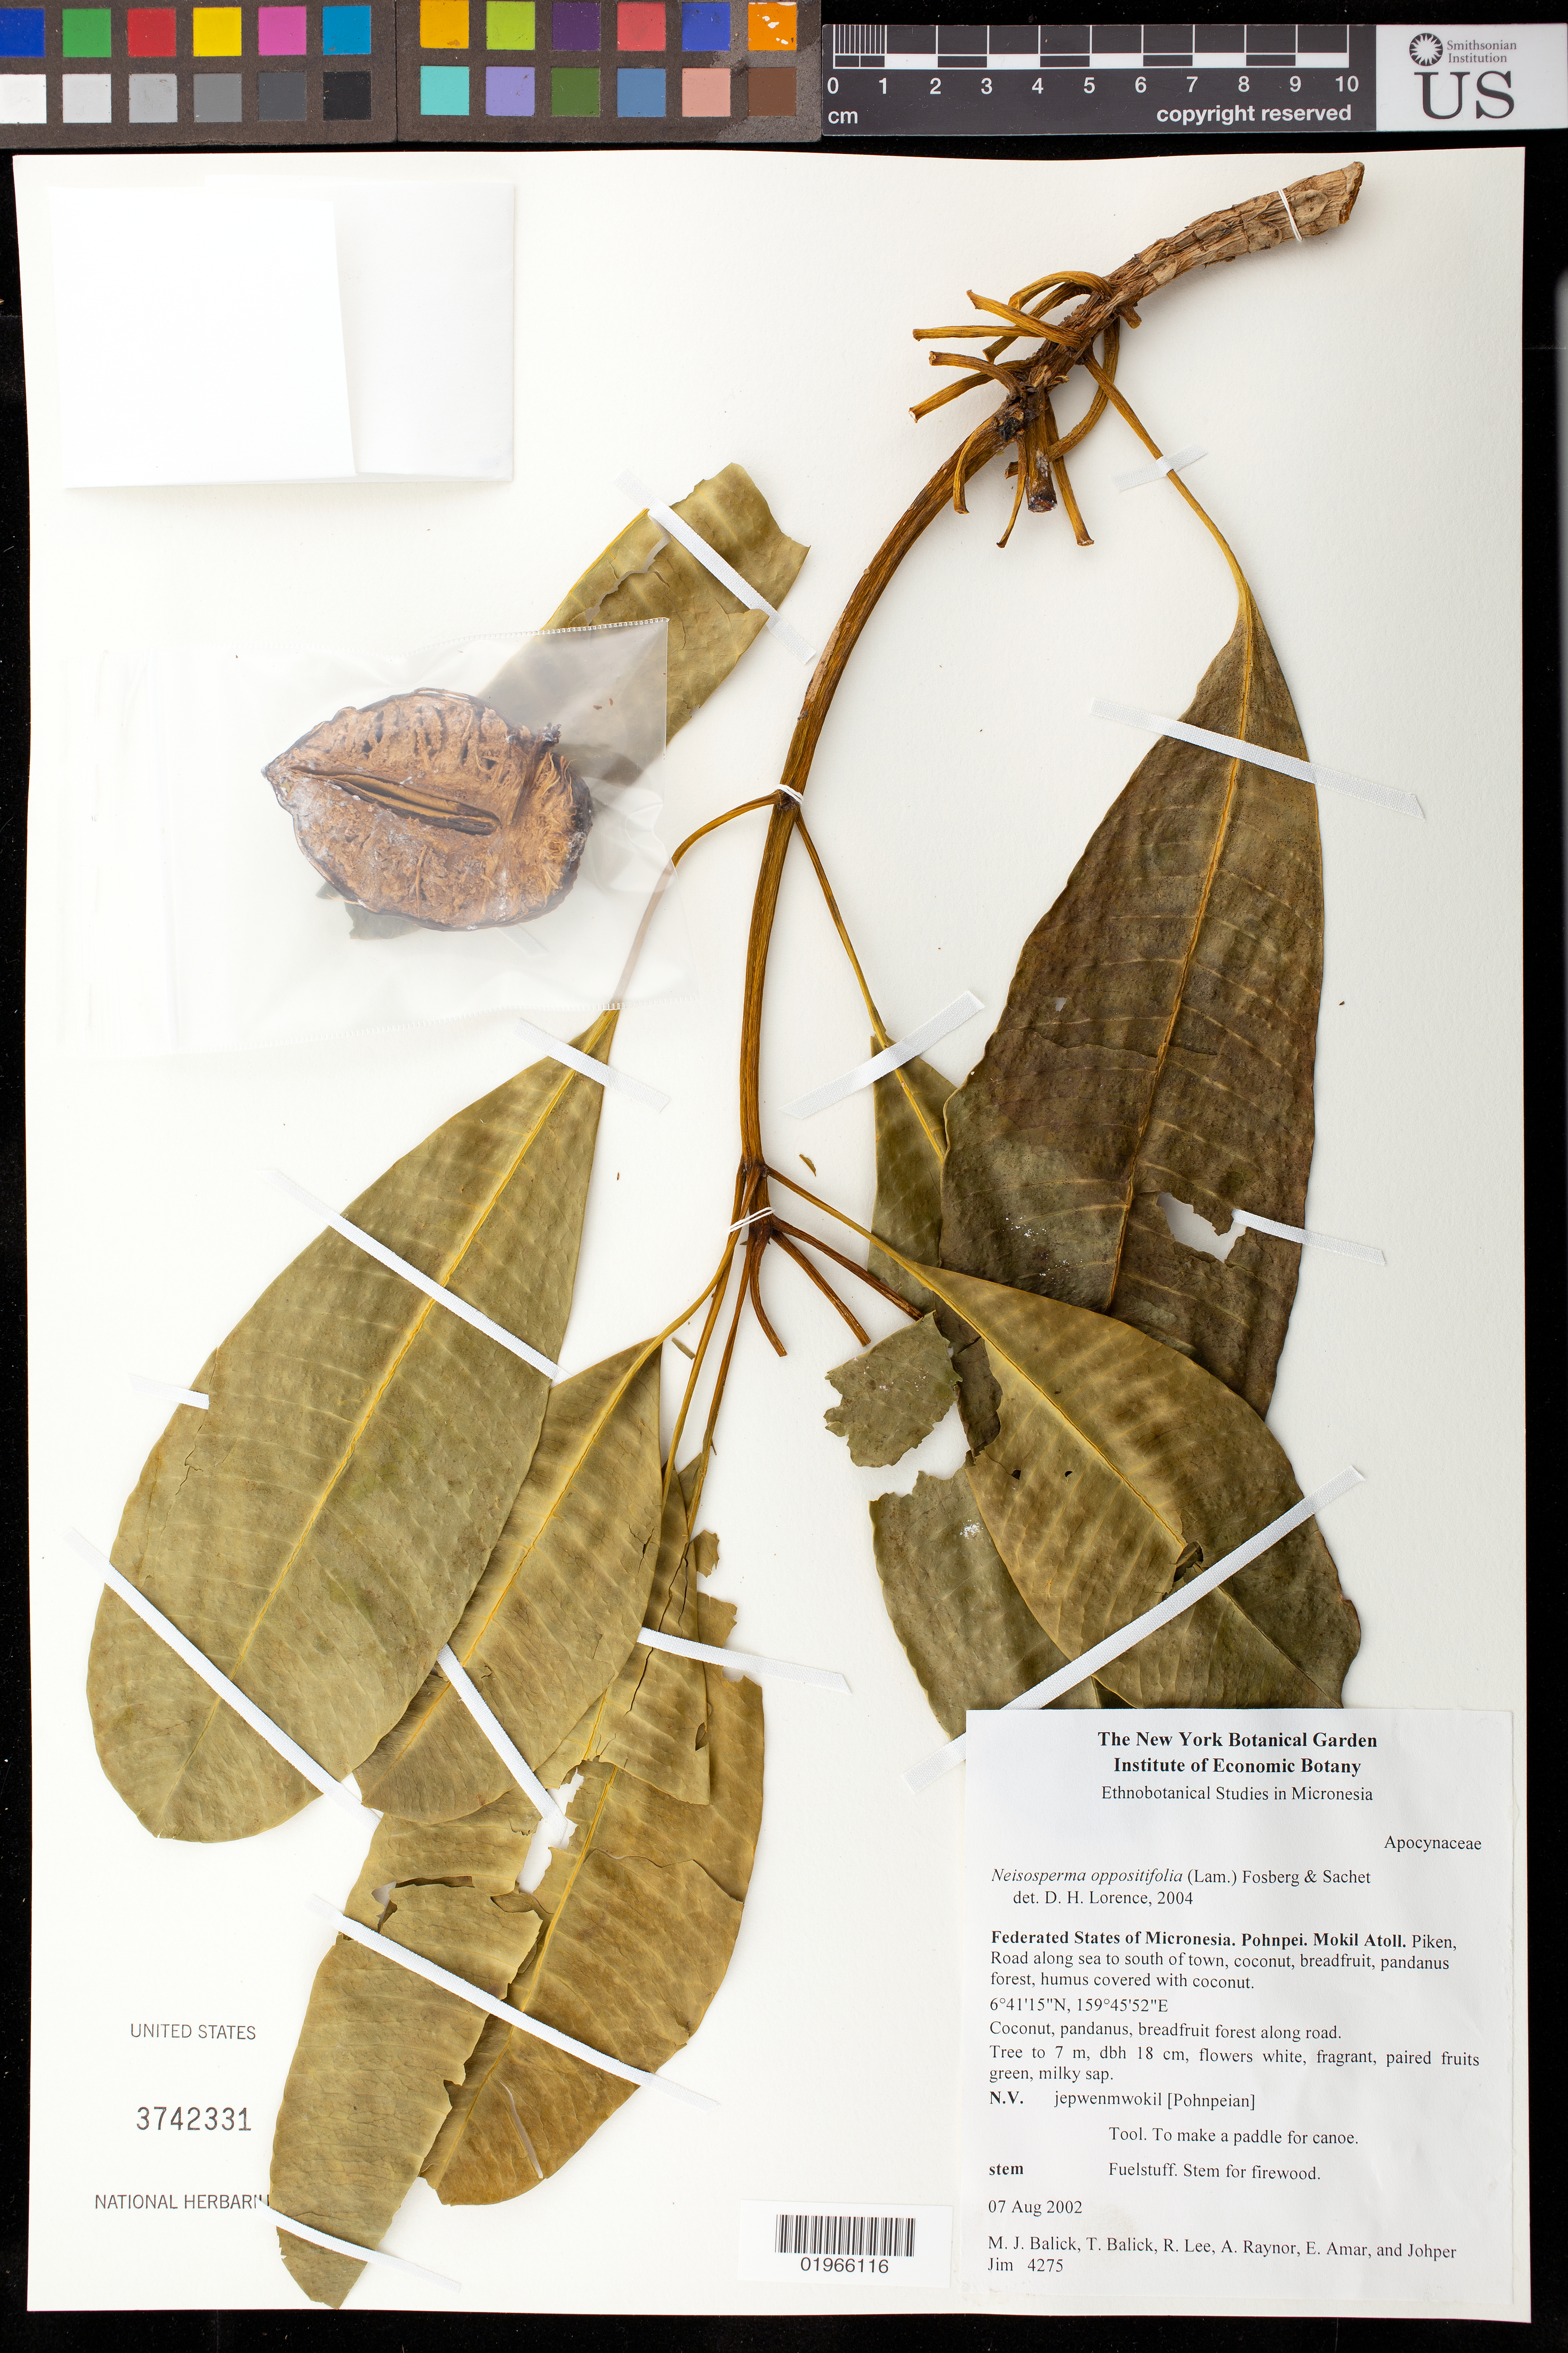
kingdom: Plantae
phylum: Tracheophyta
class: Magnoliopsida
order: Gentianales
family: Apocynaceae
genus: Ochrosia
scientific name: Ochrosia oppositifolia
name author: (Lam.) K. Schum.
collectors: M. J. Balick, T. Balick, R. Lee, A. Raynor, E. A. Amor & J. Jim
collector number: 4275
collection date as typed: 07 Aug 2002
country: Micronesia, Federated States of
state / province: Pohnpei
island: Mwokil (Mokil) Atoll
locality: Mokil Atoll. Piken, road along sea to south of town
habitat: Forest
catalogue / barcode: US 3742331